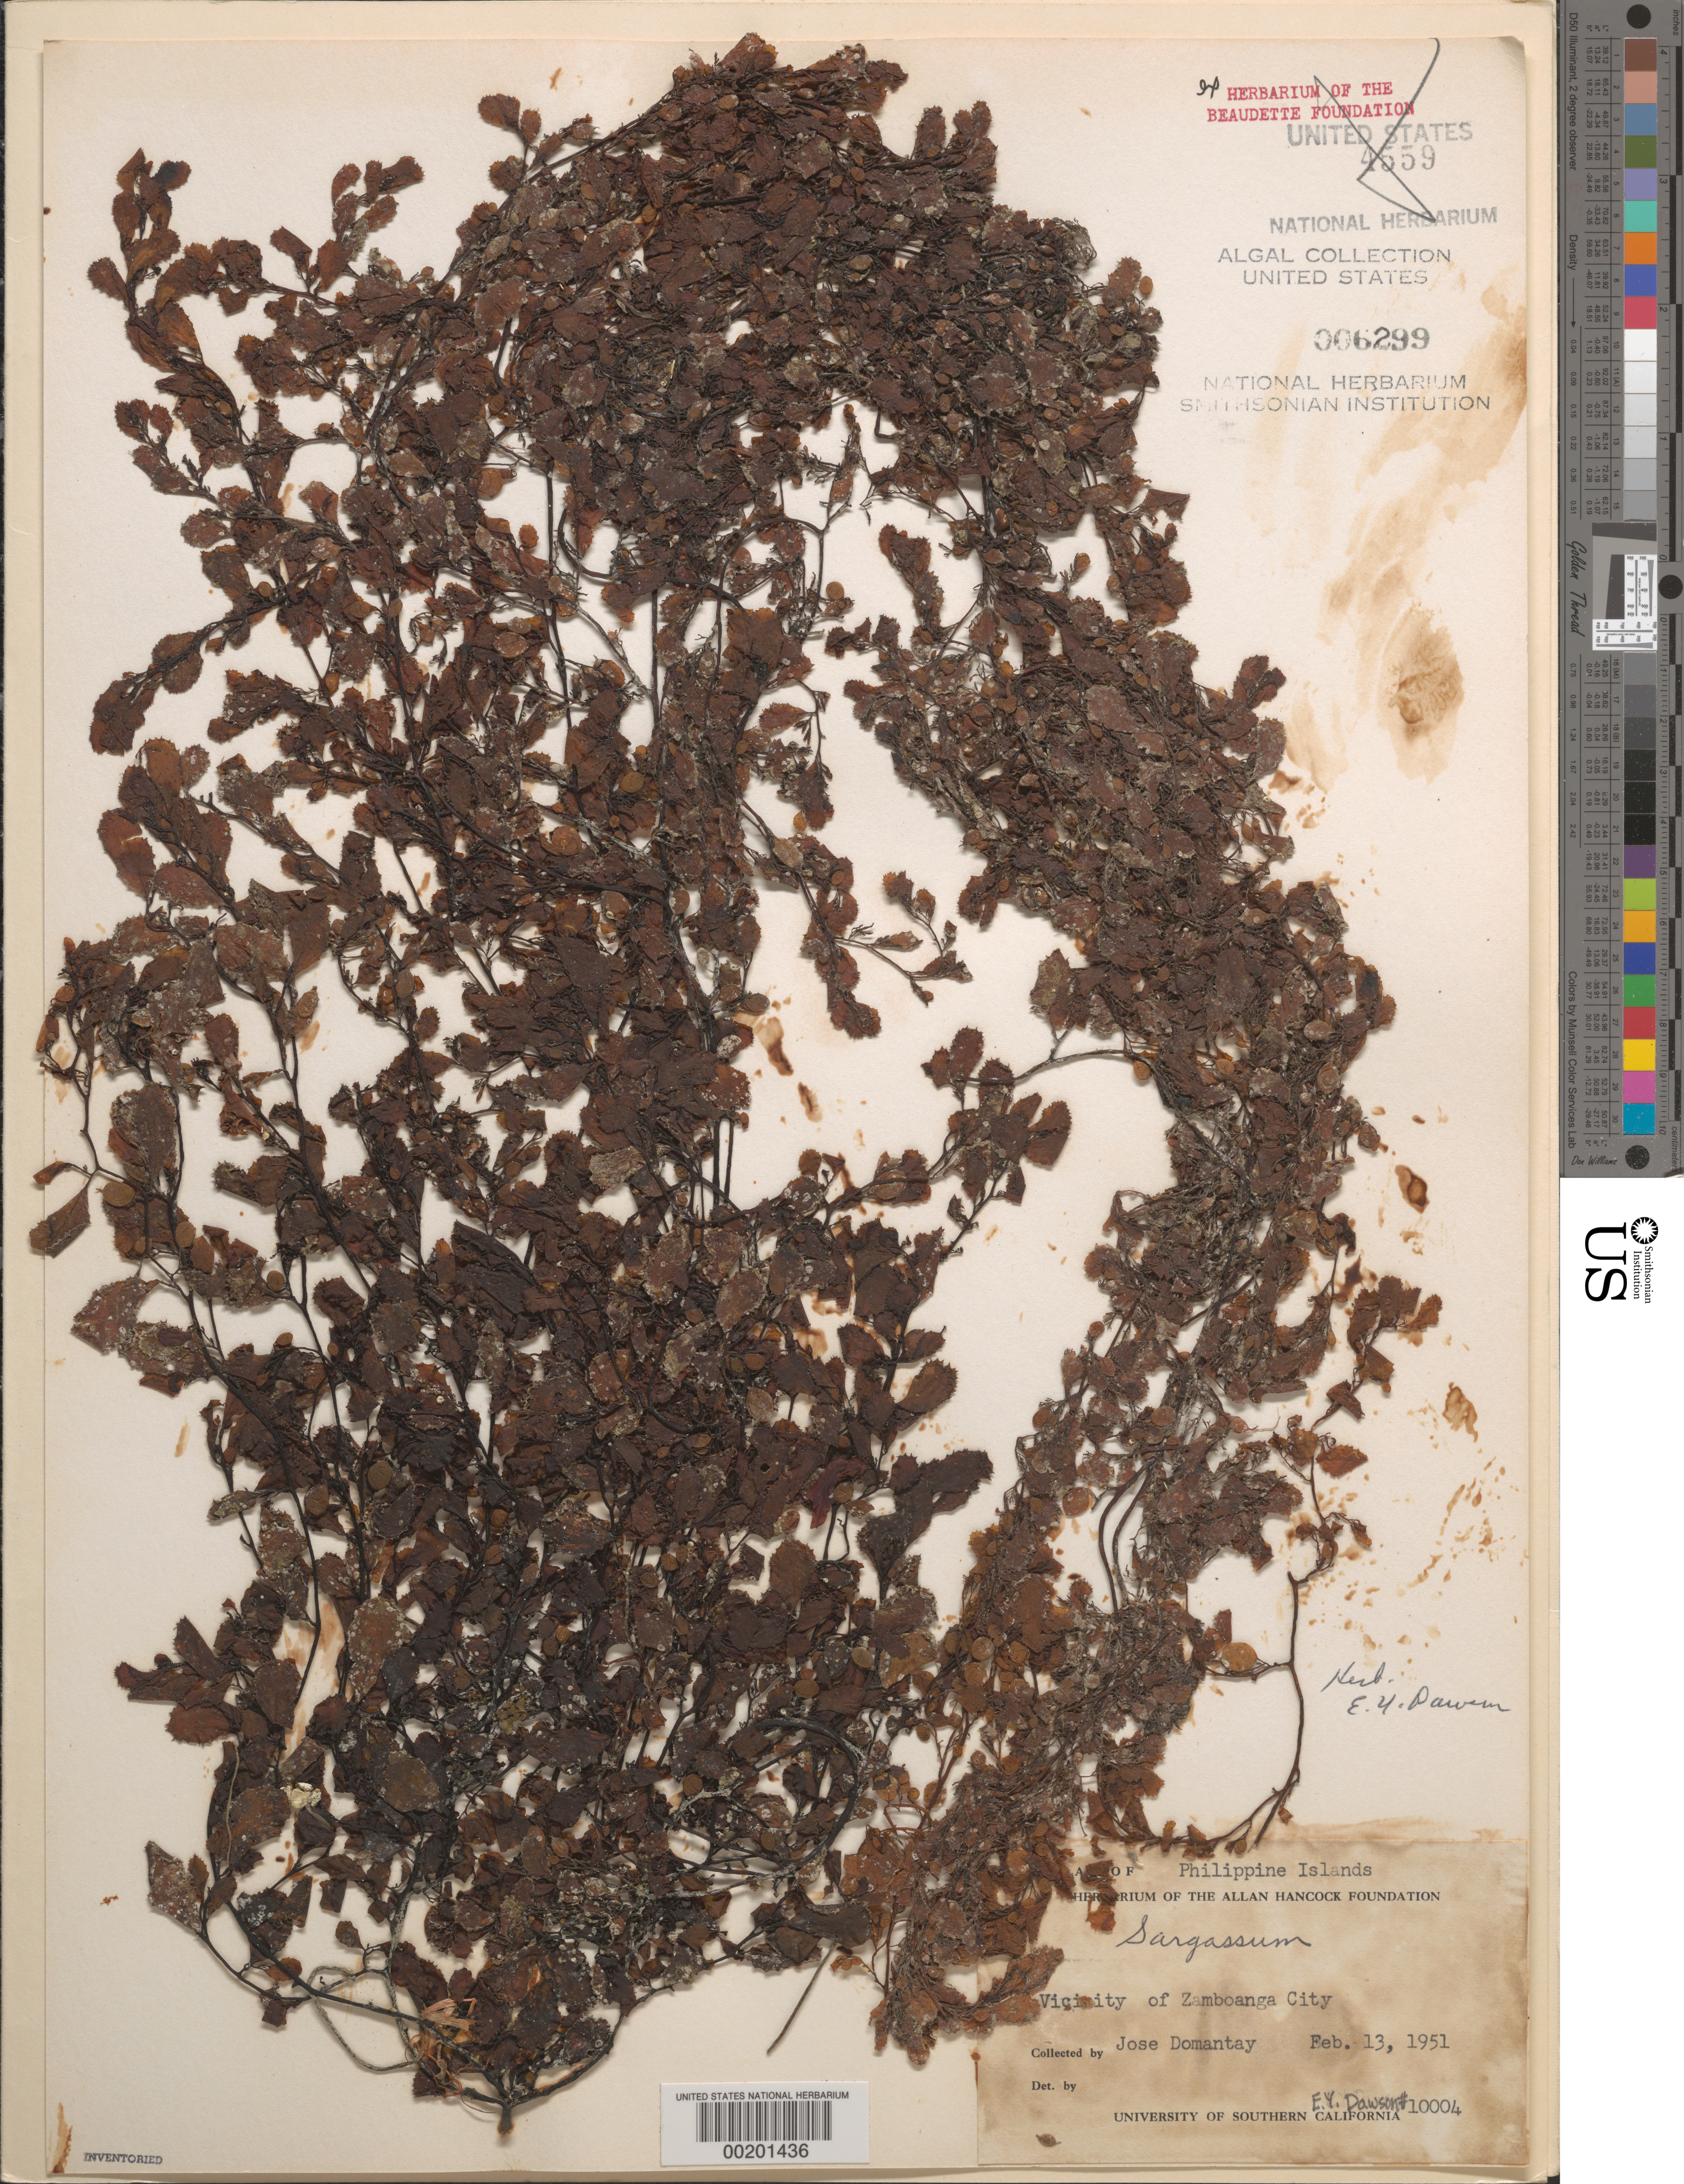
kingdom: Chromista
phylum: Ochrophyta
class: Phaeophyceae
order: Fucales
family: Sargassaceae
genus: Sargassum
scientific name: Sargassum sp.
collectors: J. Domantay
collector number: EYD 10004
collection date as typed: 13 Feb 1951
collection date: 1951-02-13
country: Philippines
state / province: Zamboanga Peninsula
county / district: Zamboanga del Sur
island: Mindanao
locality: City of Zamboanga area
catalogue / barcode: US 6299